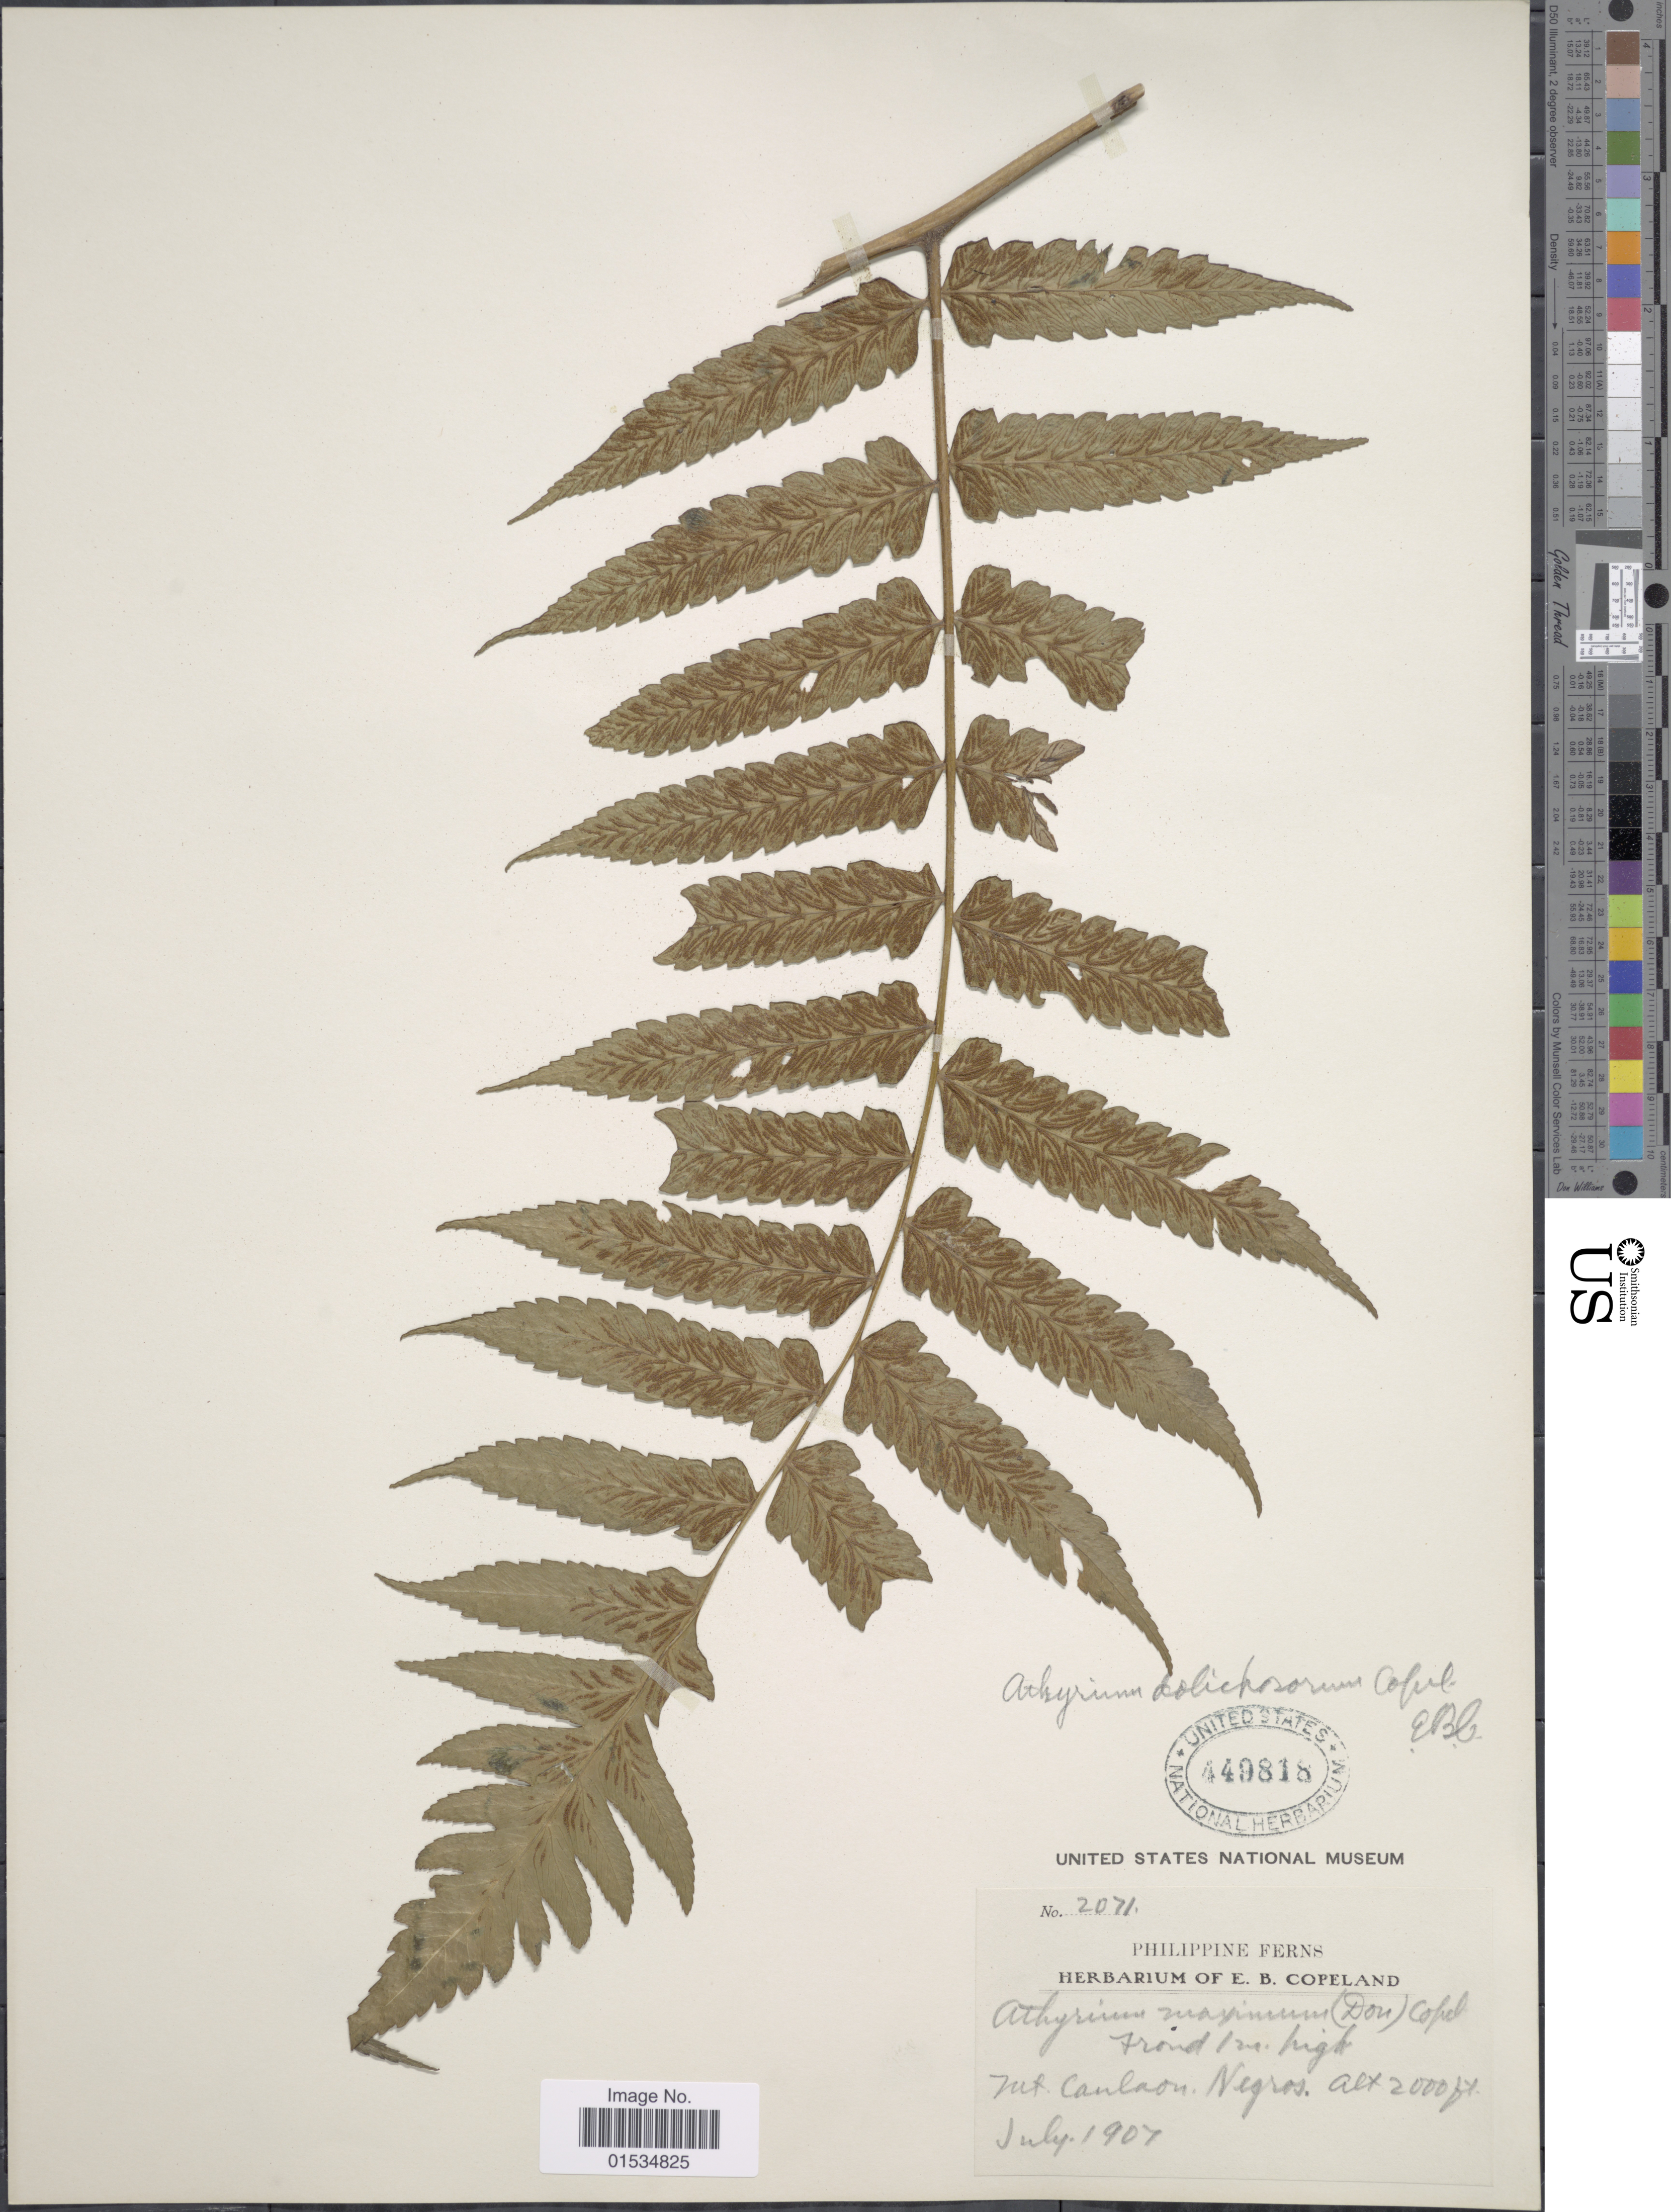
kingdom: Plantae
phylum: Tracheophyta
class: Polypodiopsida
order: Polypodiales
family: Athyriaceae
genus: Diplazium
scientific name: Diplazium dilatatum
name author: Blume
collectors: ex herb. E. B. Copeland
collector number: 2071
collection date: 1907-07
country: Philippines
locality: Mt. Canlaon, Negros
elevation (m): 610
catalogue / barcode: US 449818